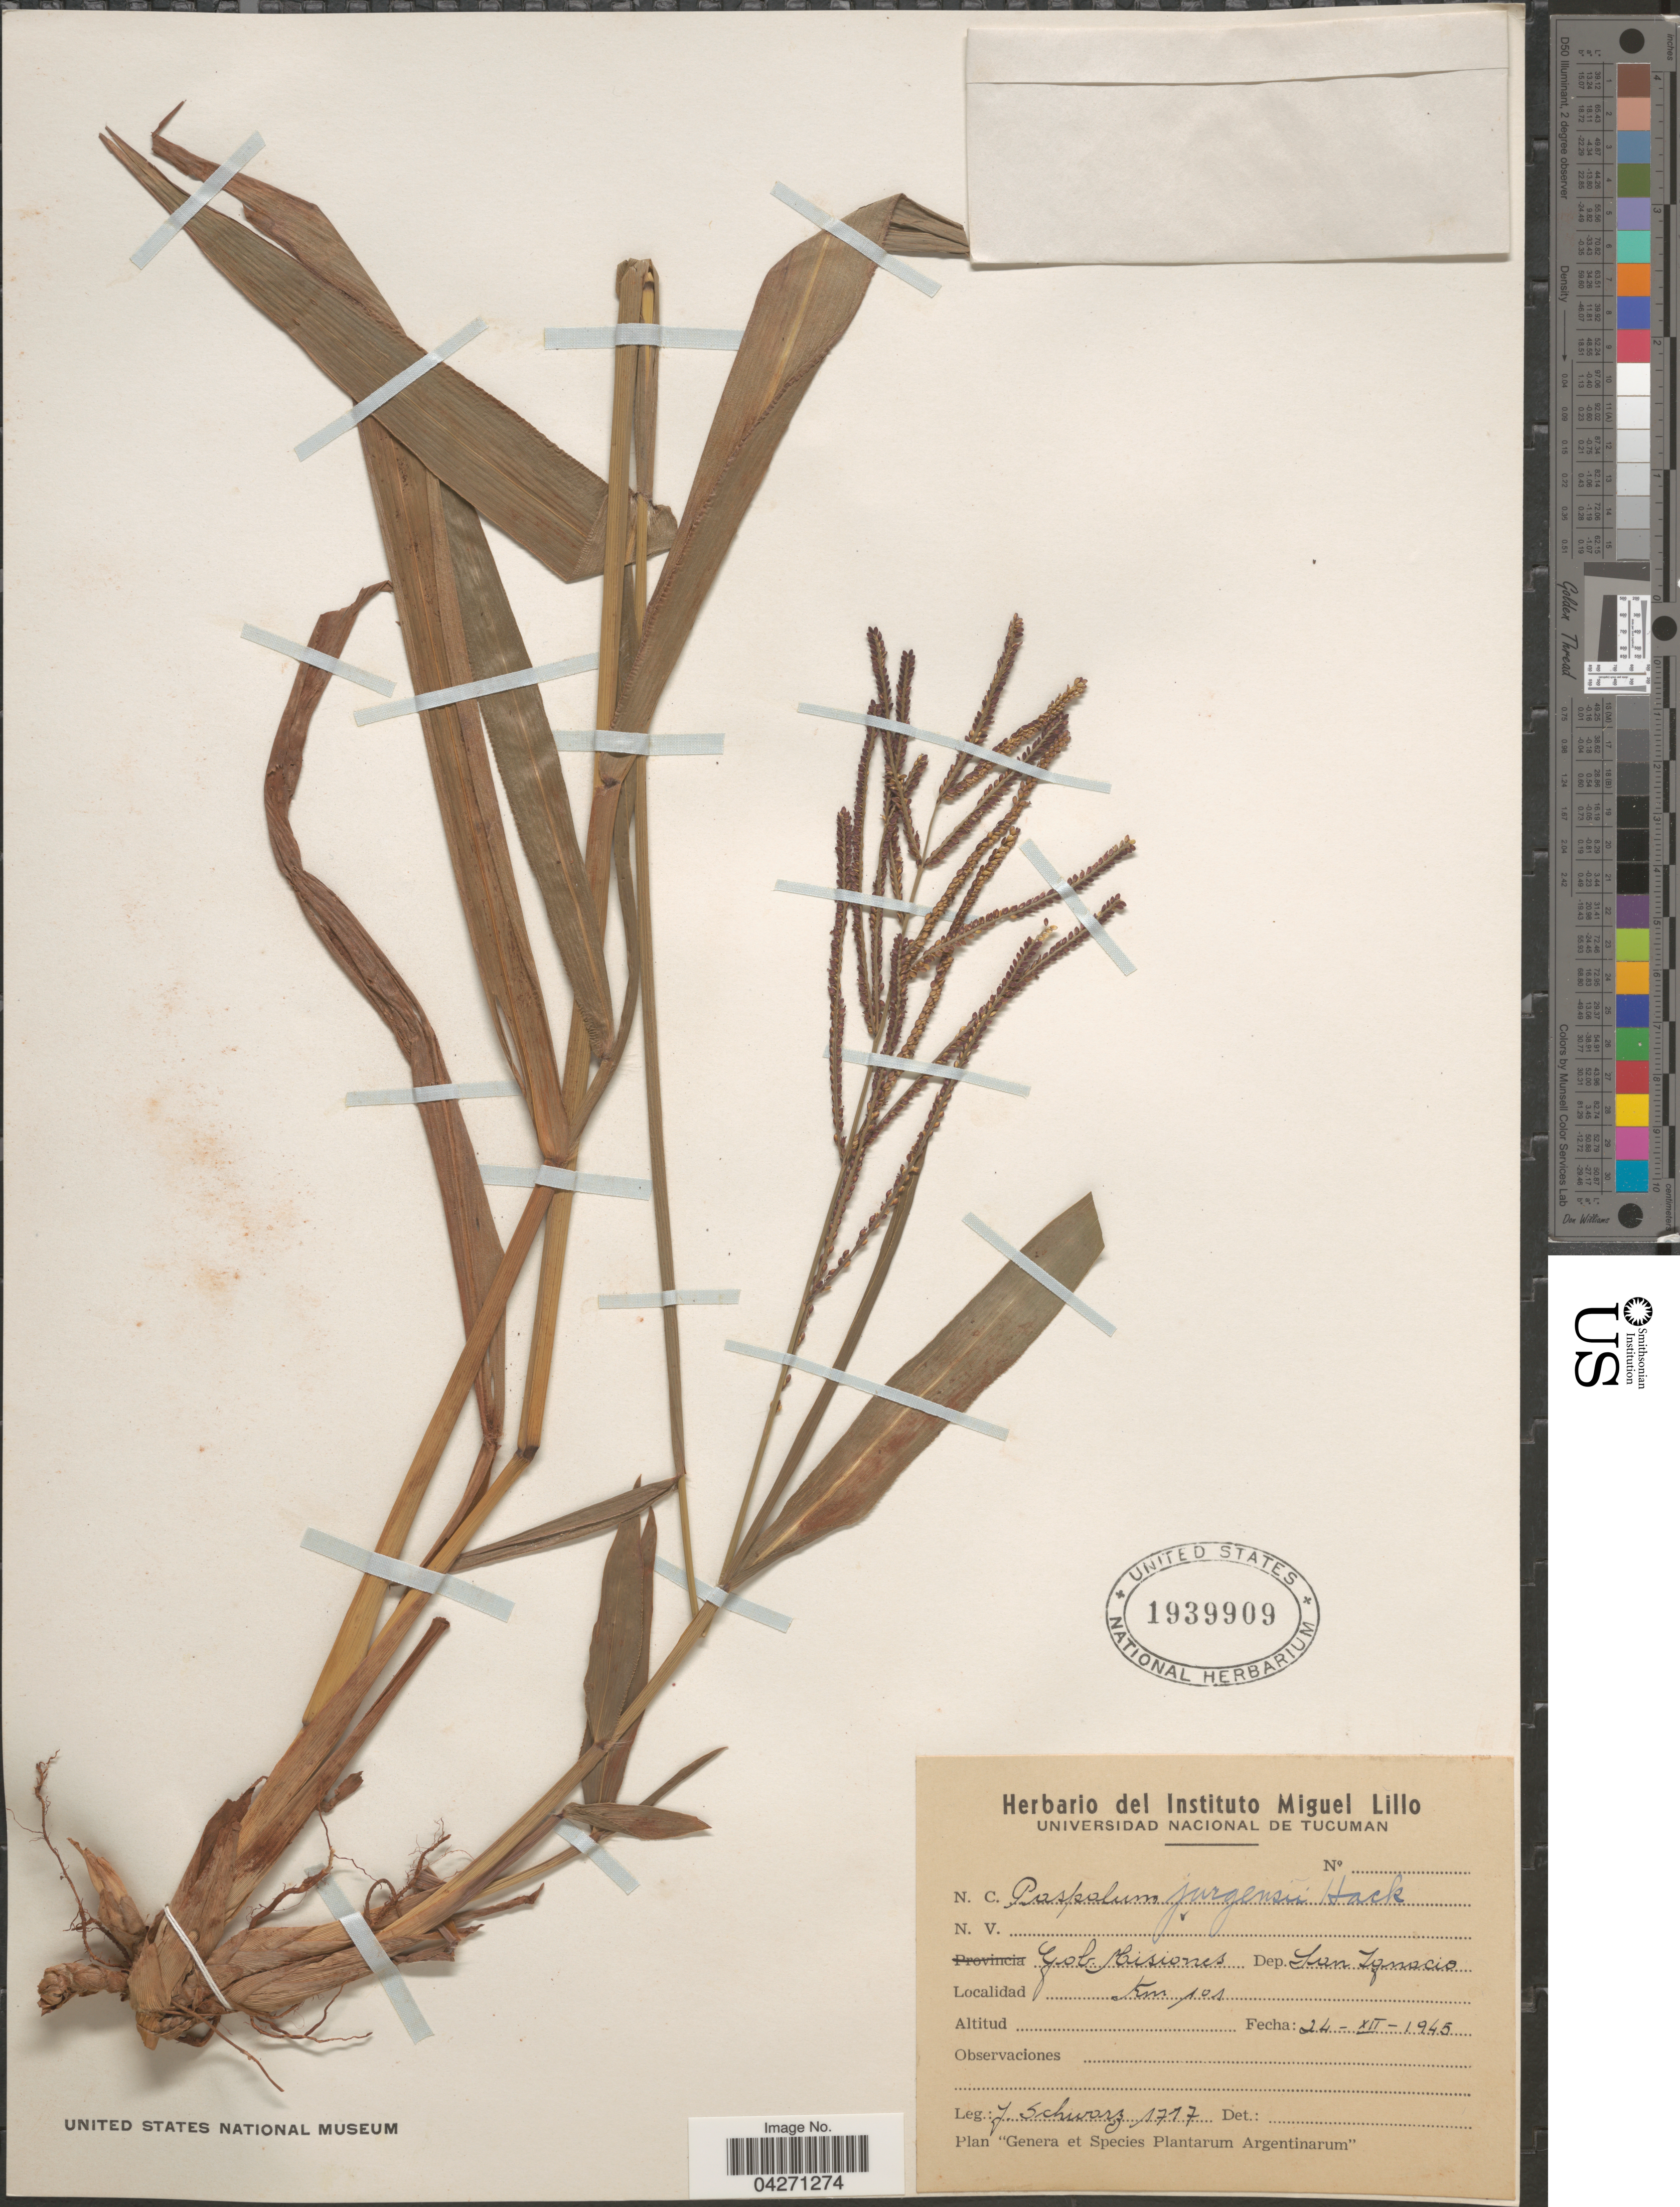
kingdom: Plantae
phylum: Tracheophyta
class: Liliopsida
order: Poales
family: Poaceae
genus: Paspalum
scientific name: Paspalum juergensii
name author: Hack.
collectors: J. Schwarz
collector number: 1717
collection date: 1945-12-24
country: Argentina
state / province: Misiones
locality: Gob. Misiones. Dep. San Ignacio. Km 101.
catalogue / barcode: US 1939909